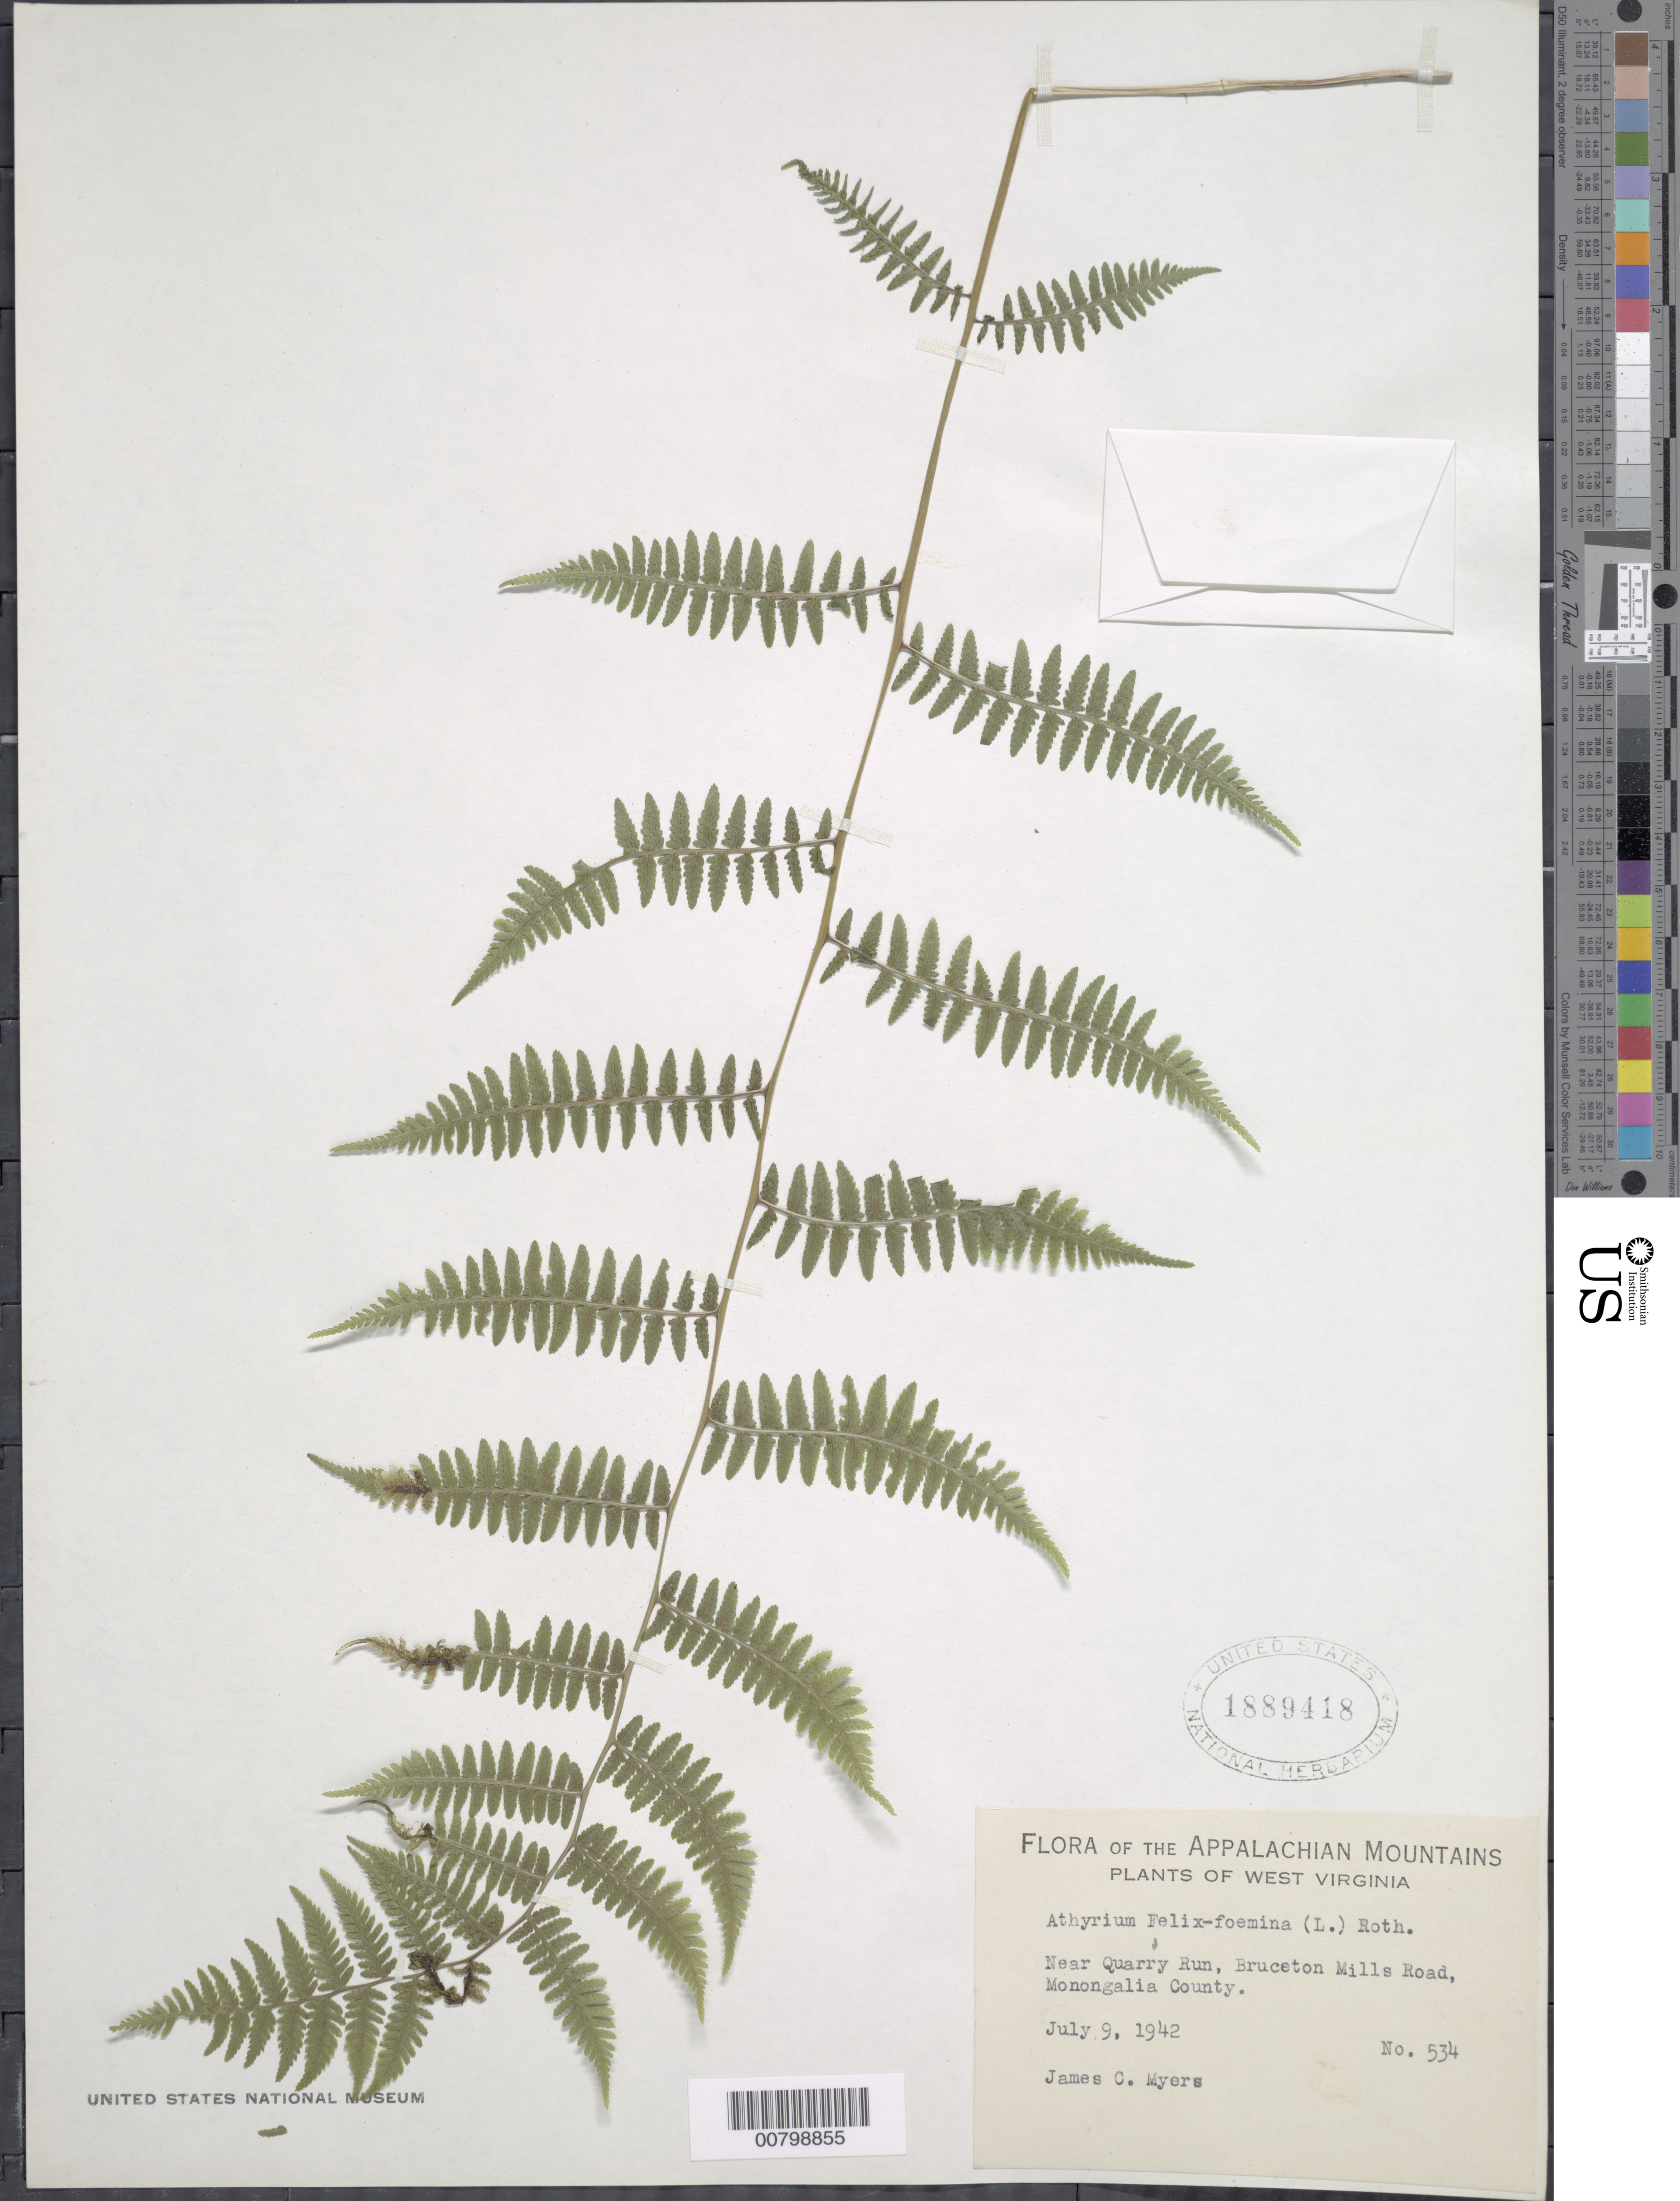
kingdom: Plantae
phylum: Tracheophyta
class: Polypodiopsida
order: Polypodiales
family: Athyriaceae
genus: Athyrium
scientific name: Athyrium filix-femina subsp. asplenioides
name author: (Michx.) Hultén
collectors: J. C. Myers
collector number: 534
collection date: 1942-07-09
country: United States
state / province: West Virginia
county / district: Monongalia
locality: Appalachian Mountains, near Quarry Run, Bruceton Mills Road, Monogalia County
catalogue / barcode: US 1889418